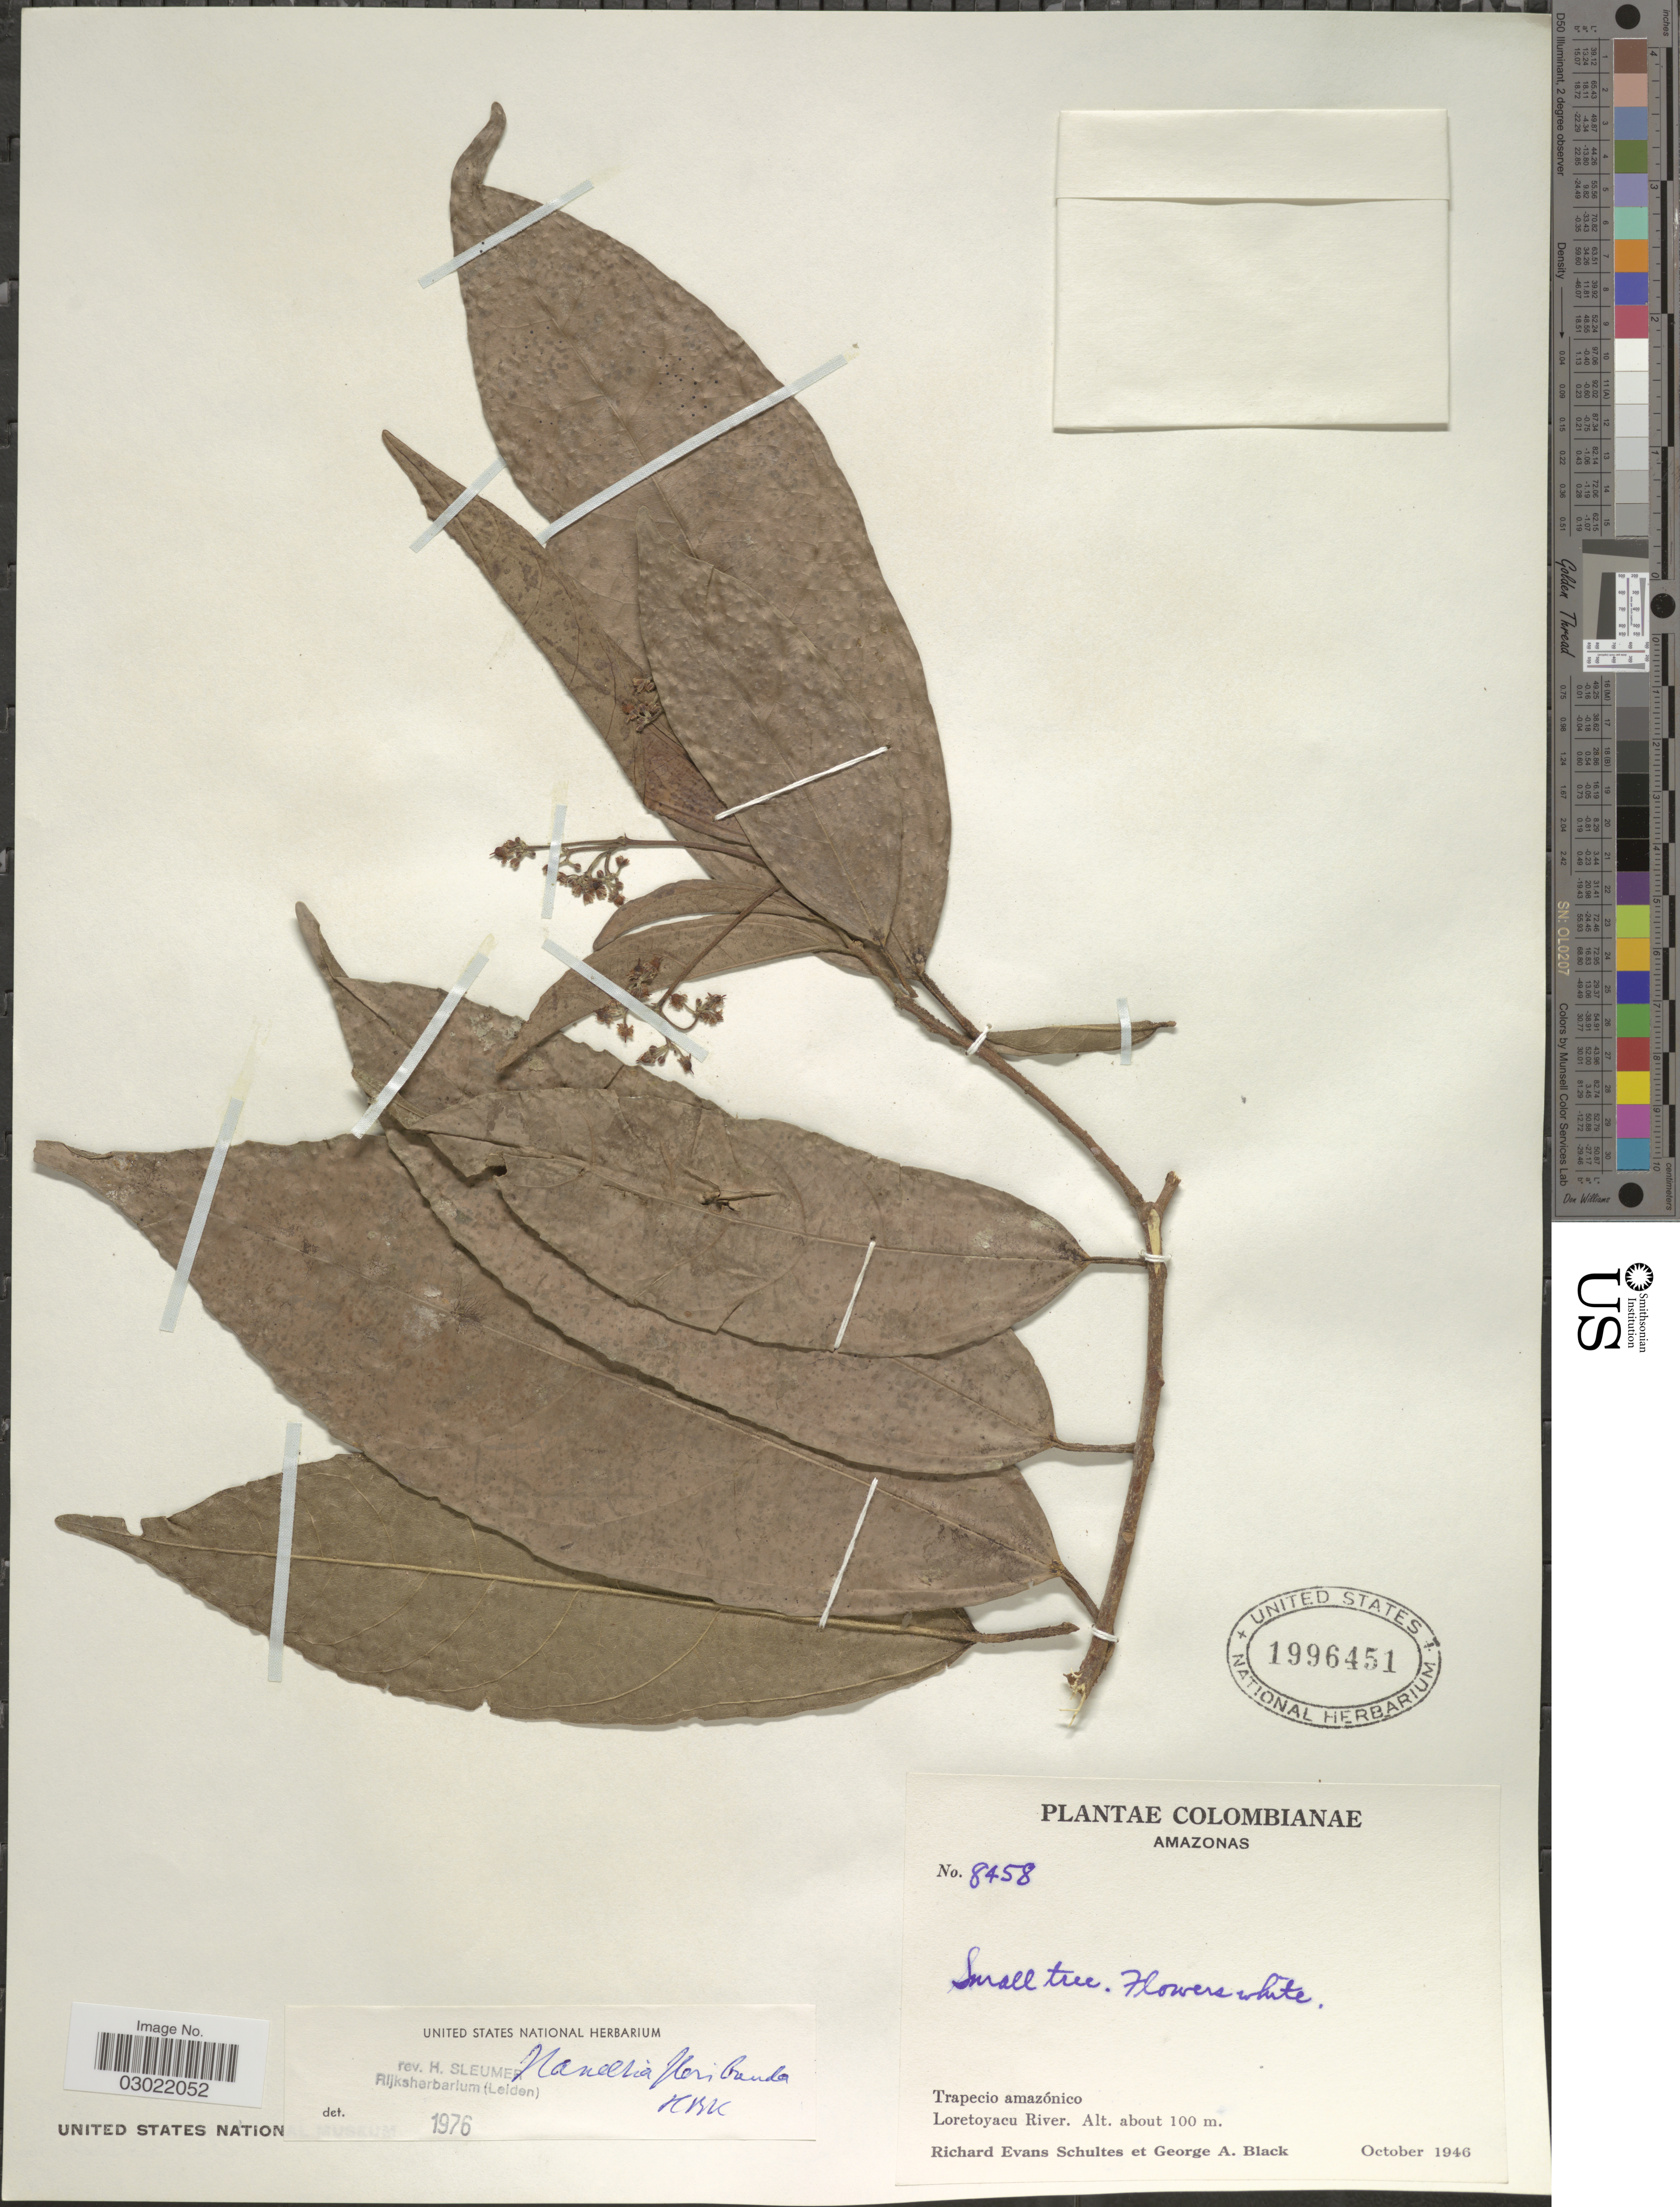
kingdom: Plantae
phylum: Tracheophyta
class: Magnoliopsida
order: Malpighiales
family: Salicaceae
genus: Hasseltia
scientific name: Hasseltia floribunda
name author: Kunth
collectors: R. E. Schultes & G. A. Black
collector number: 8458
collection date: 1946-10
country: Colombia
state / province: Amazônas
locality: Trapecio amazónico. Loretoyacu River.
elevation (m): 100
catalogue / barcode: US 1996451